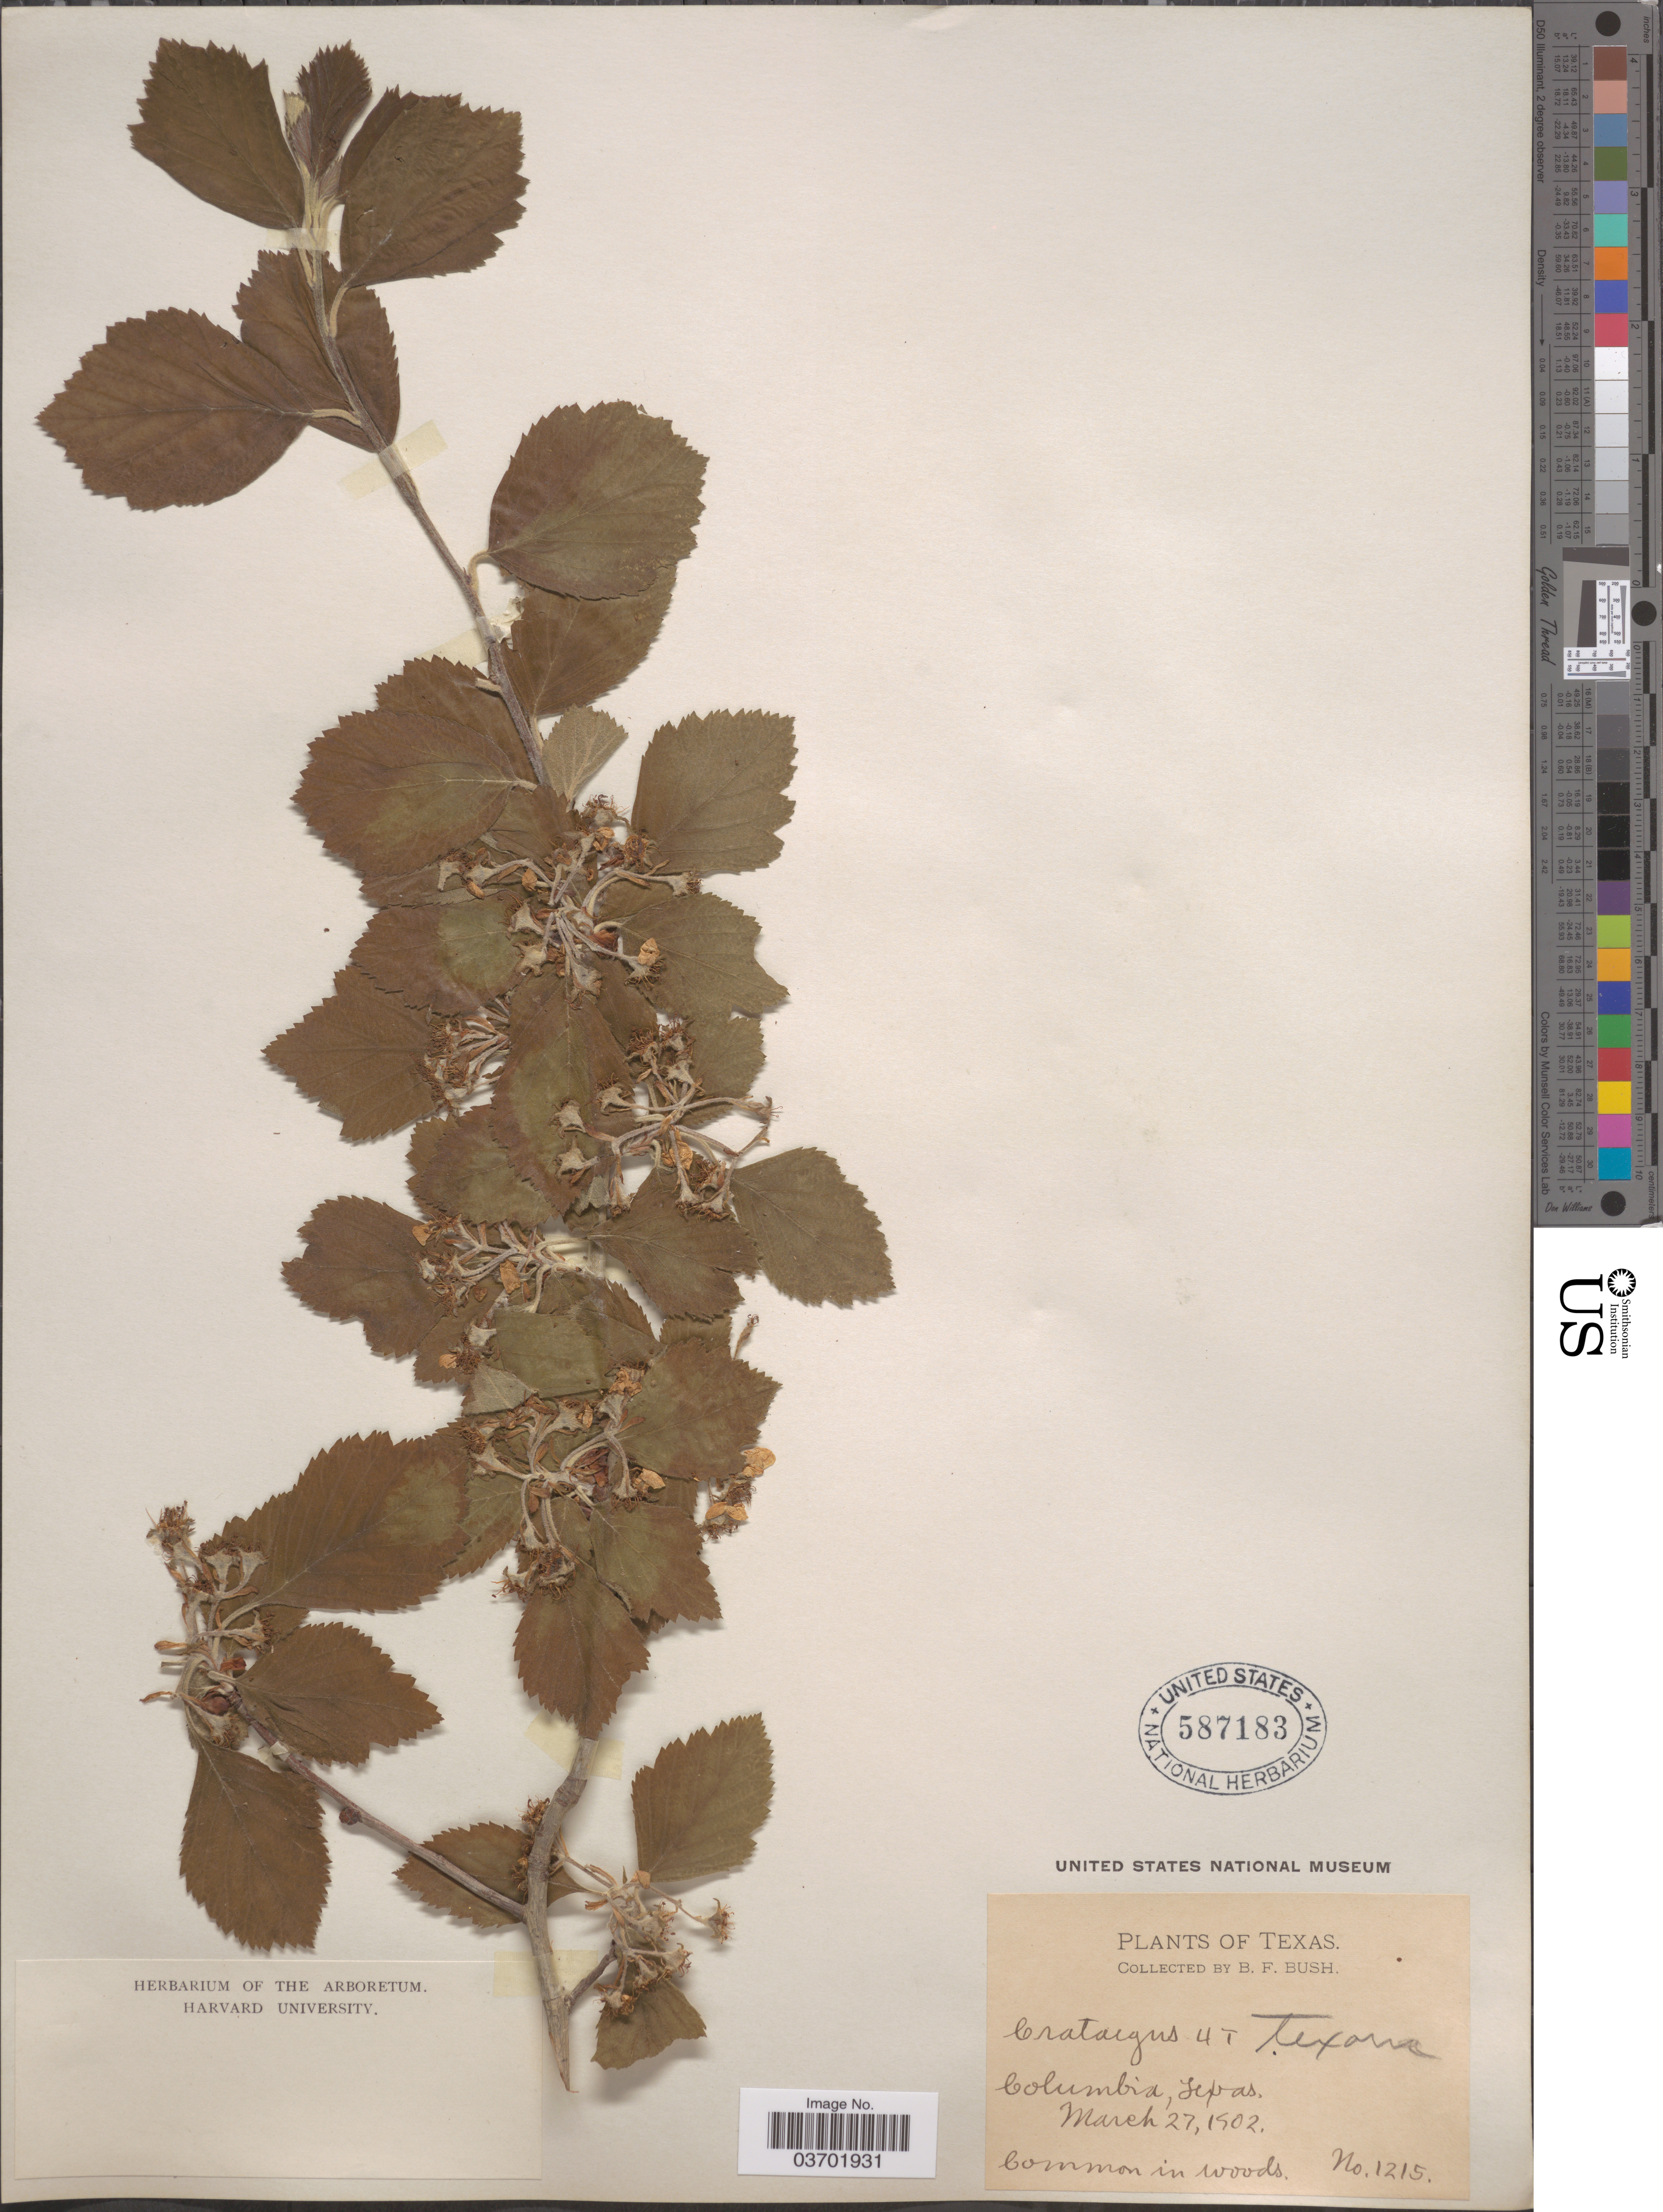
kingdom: Plantae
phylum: Tracheophyta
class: Magnoliopsida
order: Rosales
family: Rosaceae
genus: Crataegus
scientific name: Crataegus texana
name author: Buckley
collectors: B. F. Bush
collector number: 1215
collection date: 1902-03-27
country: United States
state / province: Texas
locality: Columbia.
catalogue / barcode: US 587183